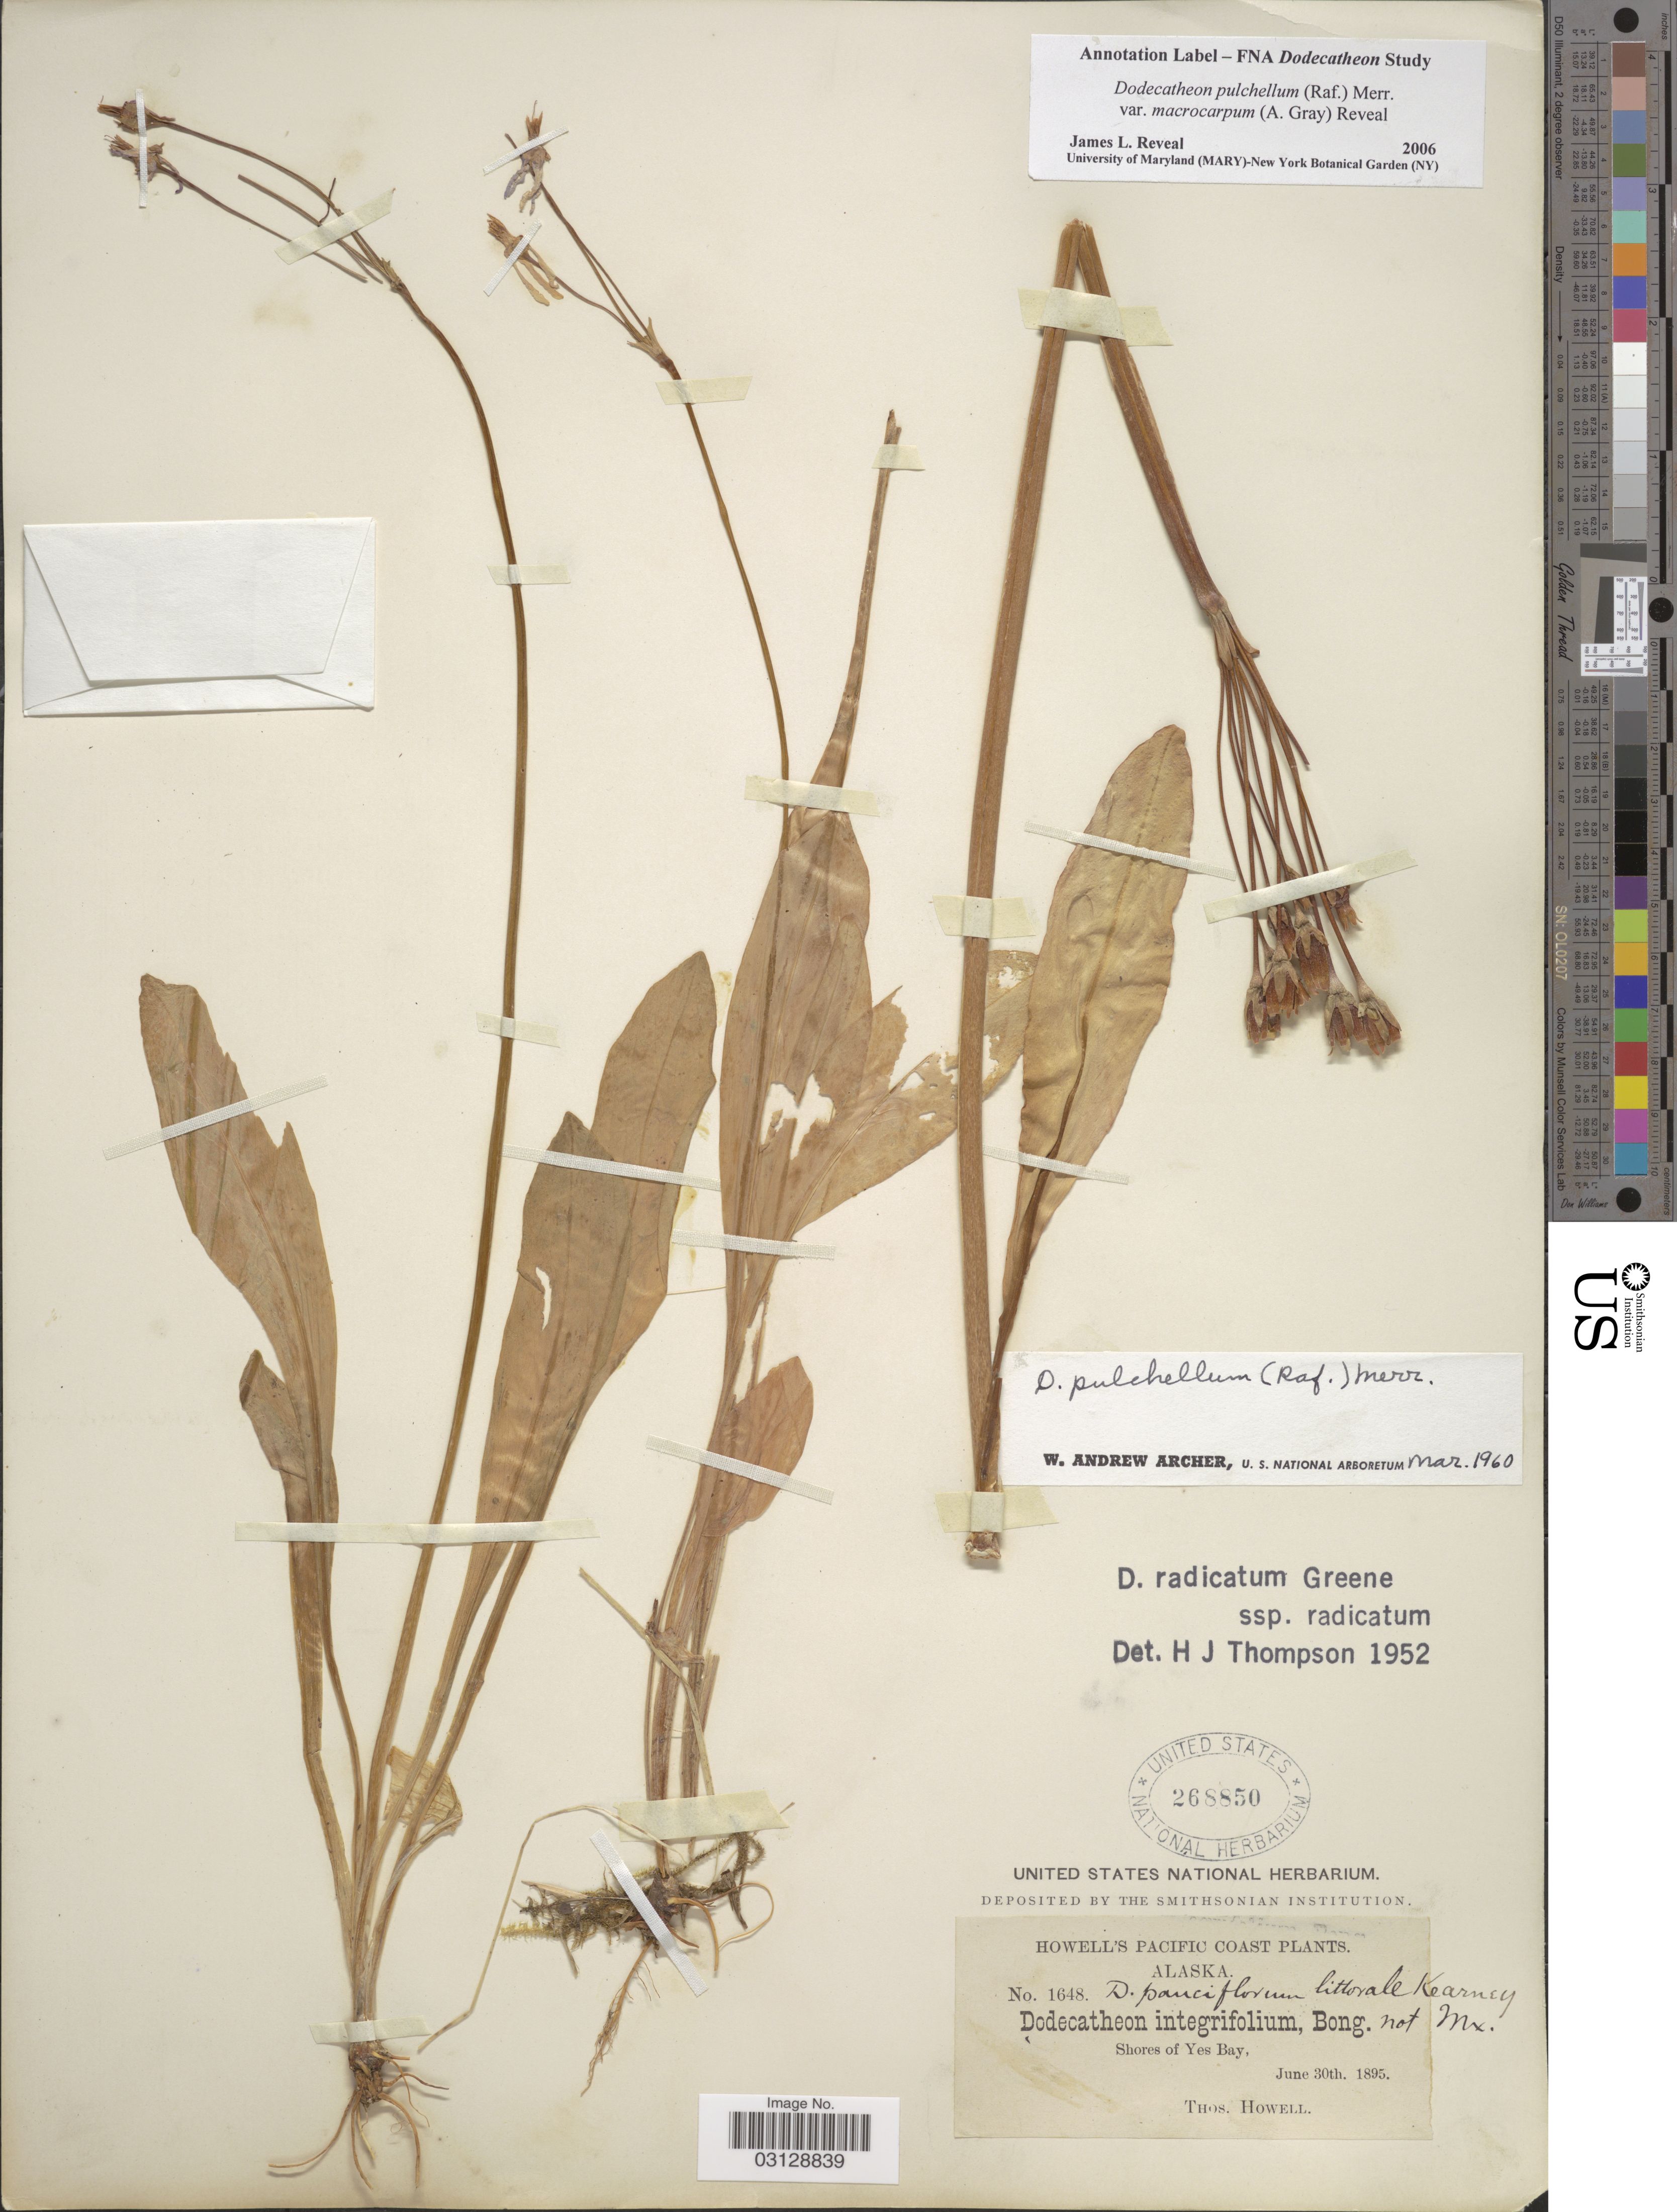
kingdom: Plantae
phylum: Tracheophyta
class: Magnoliopsida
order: Ericales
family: Primulaceae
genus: Dodecatheon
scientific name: Dodecatheon pulchellum var. macrocarpum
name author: (A. Gray) Reveal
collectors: T. Howell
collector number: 1648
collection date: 1895-06-30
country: United States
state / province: Alaska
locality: Pacific Coast. Shores of Yes Bay.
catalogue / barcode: US 268850